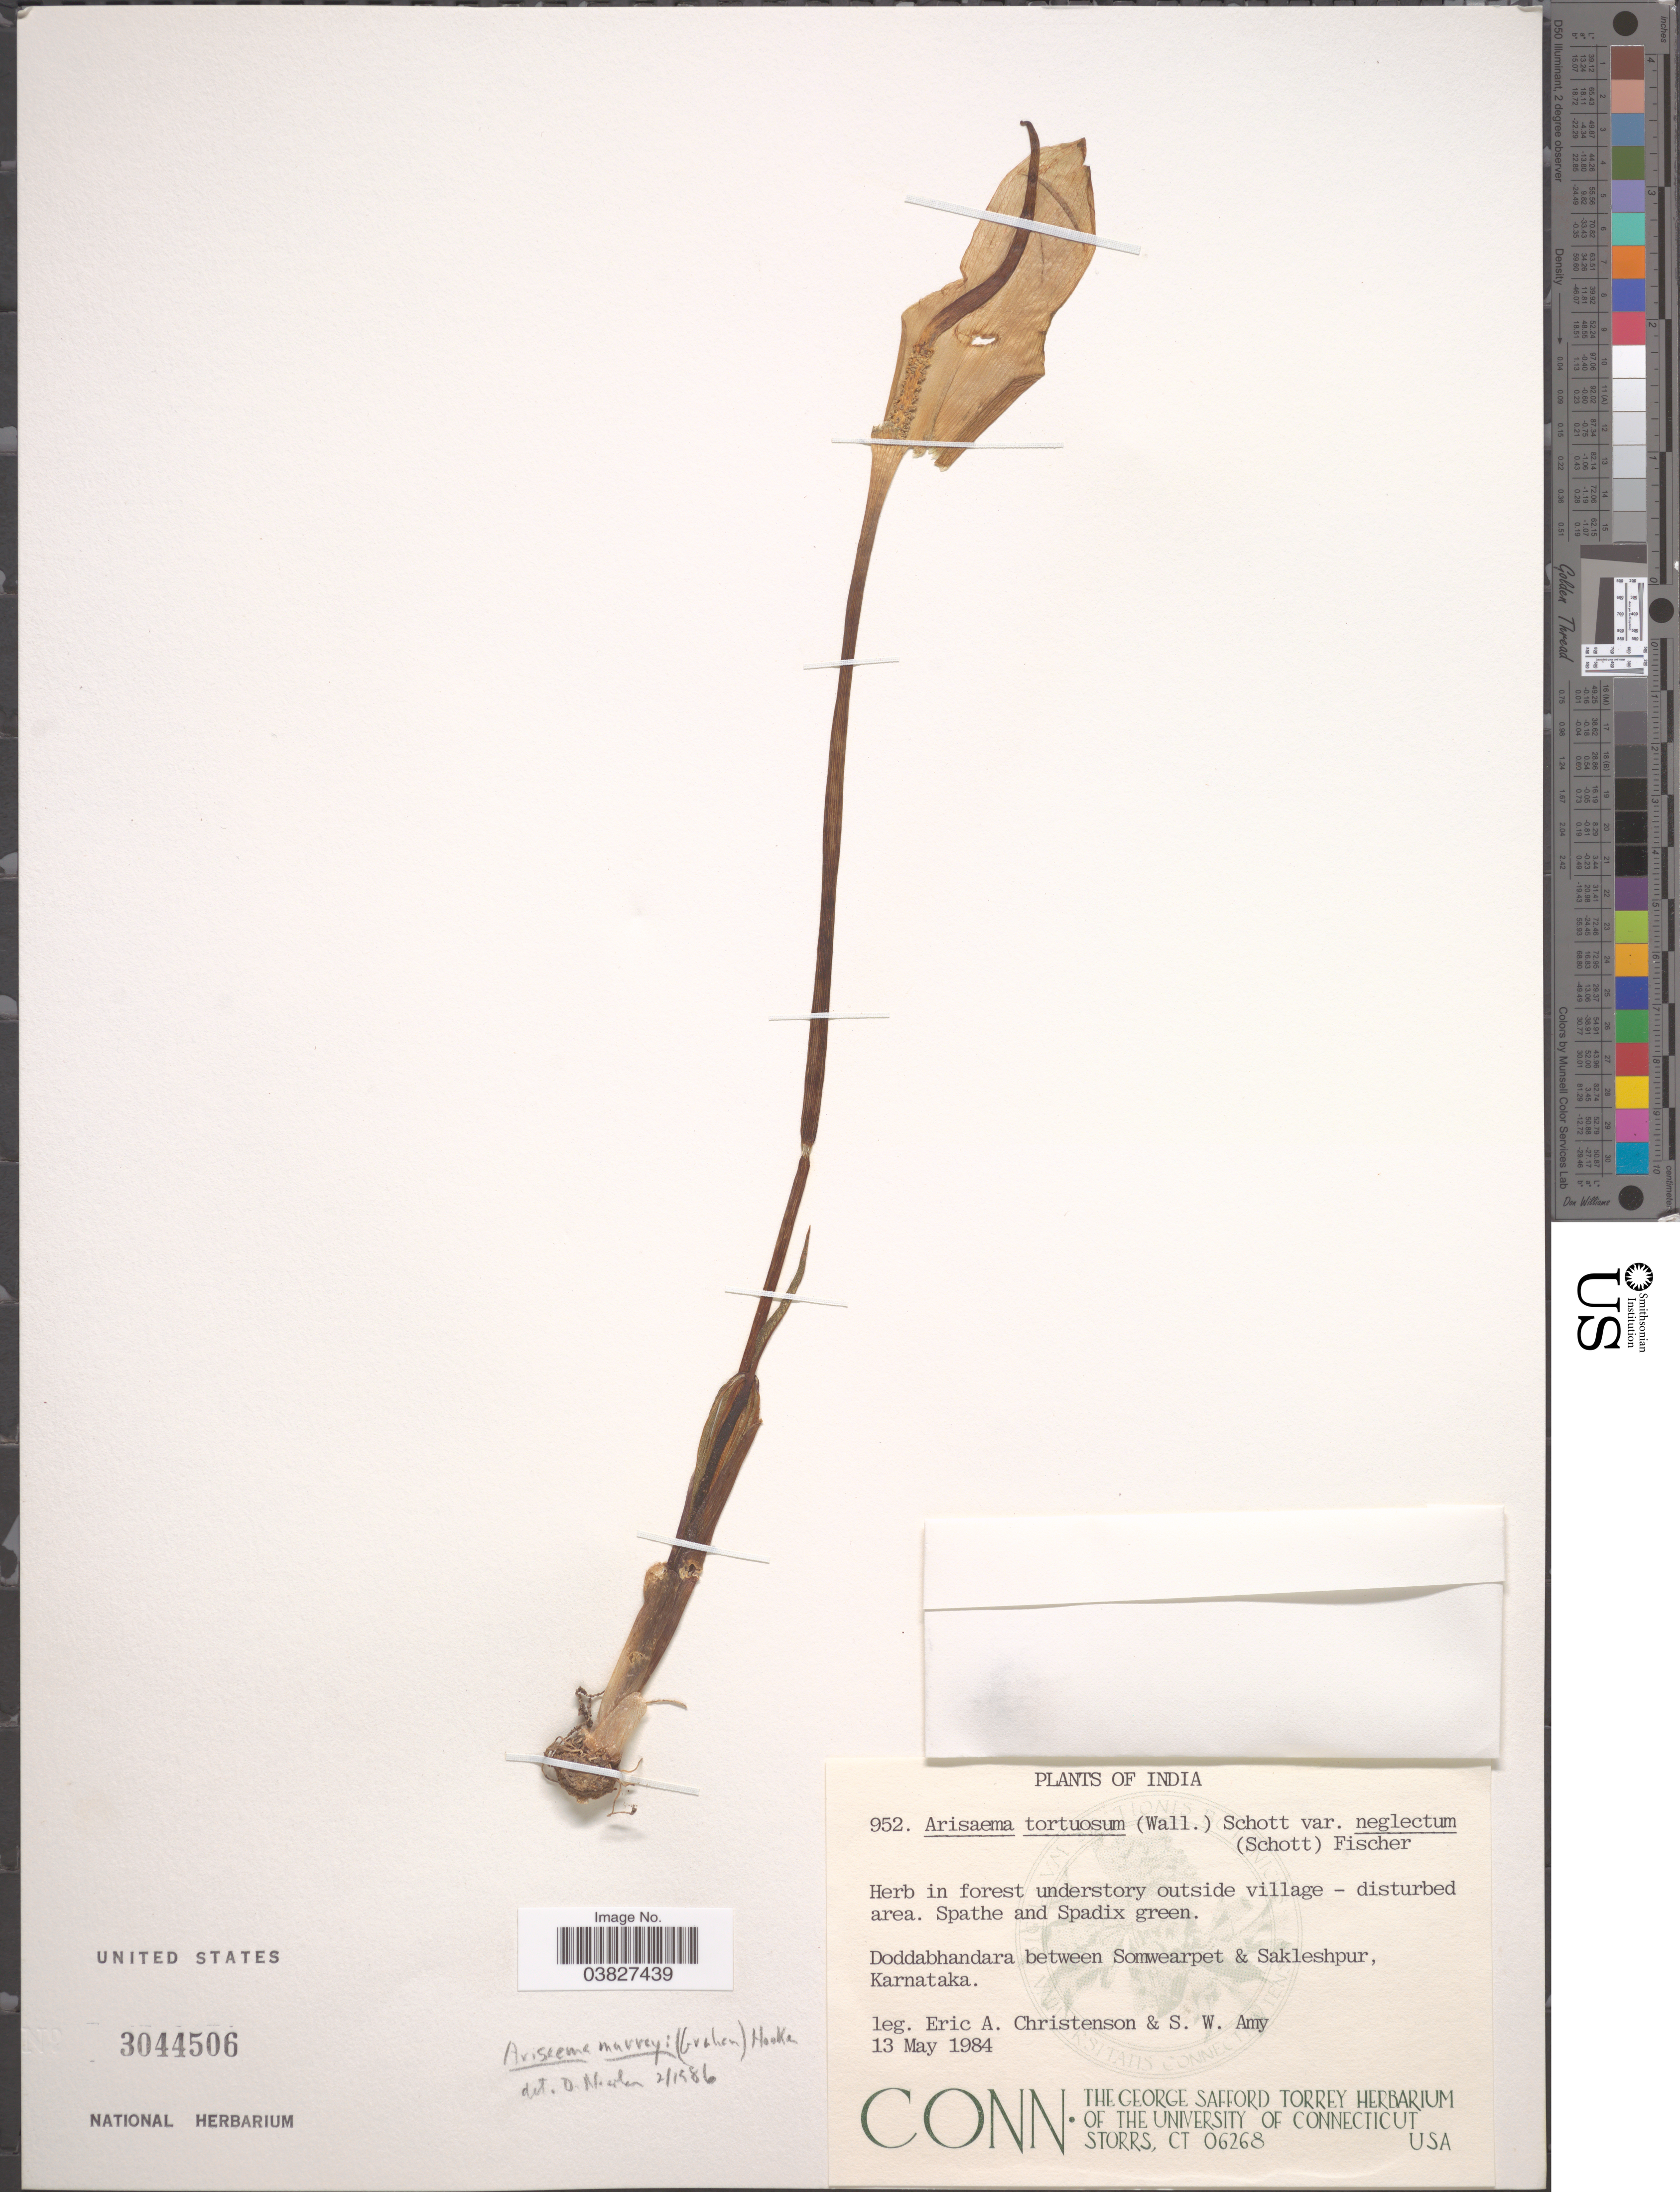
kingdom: Plantae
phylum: Tracheophyta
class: Liliopsida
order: Alismatales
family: Araceae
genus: Arisaema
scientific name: Arisaema murrayi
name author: (Graham) Hook.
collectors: E. A. Christenson & S. Amy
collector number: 952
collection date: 1984-05-13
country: India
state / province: Karnataka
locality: Doddabhandara between Somwearpet & Sakleshpur.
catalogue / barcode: US 3044506